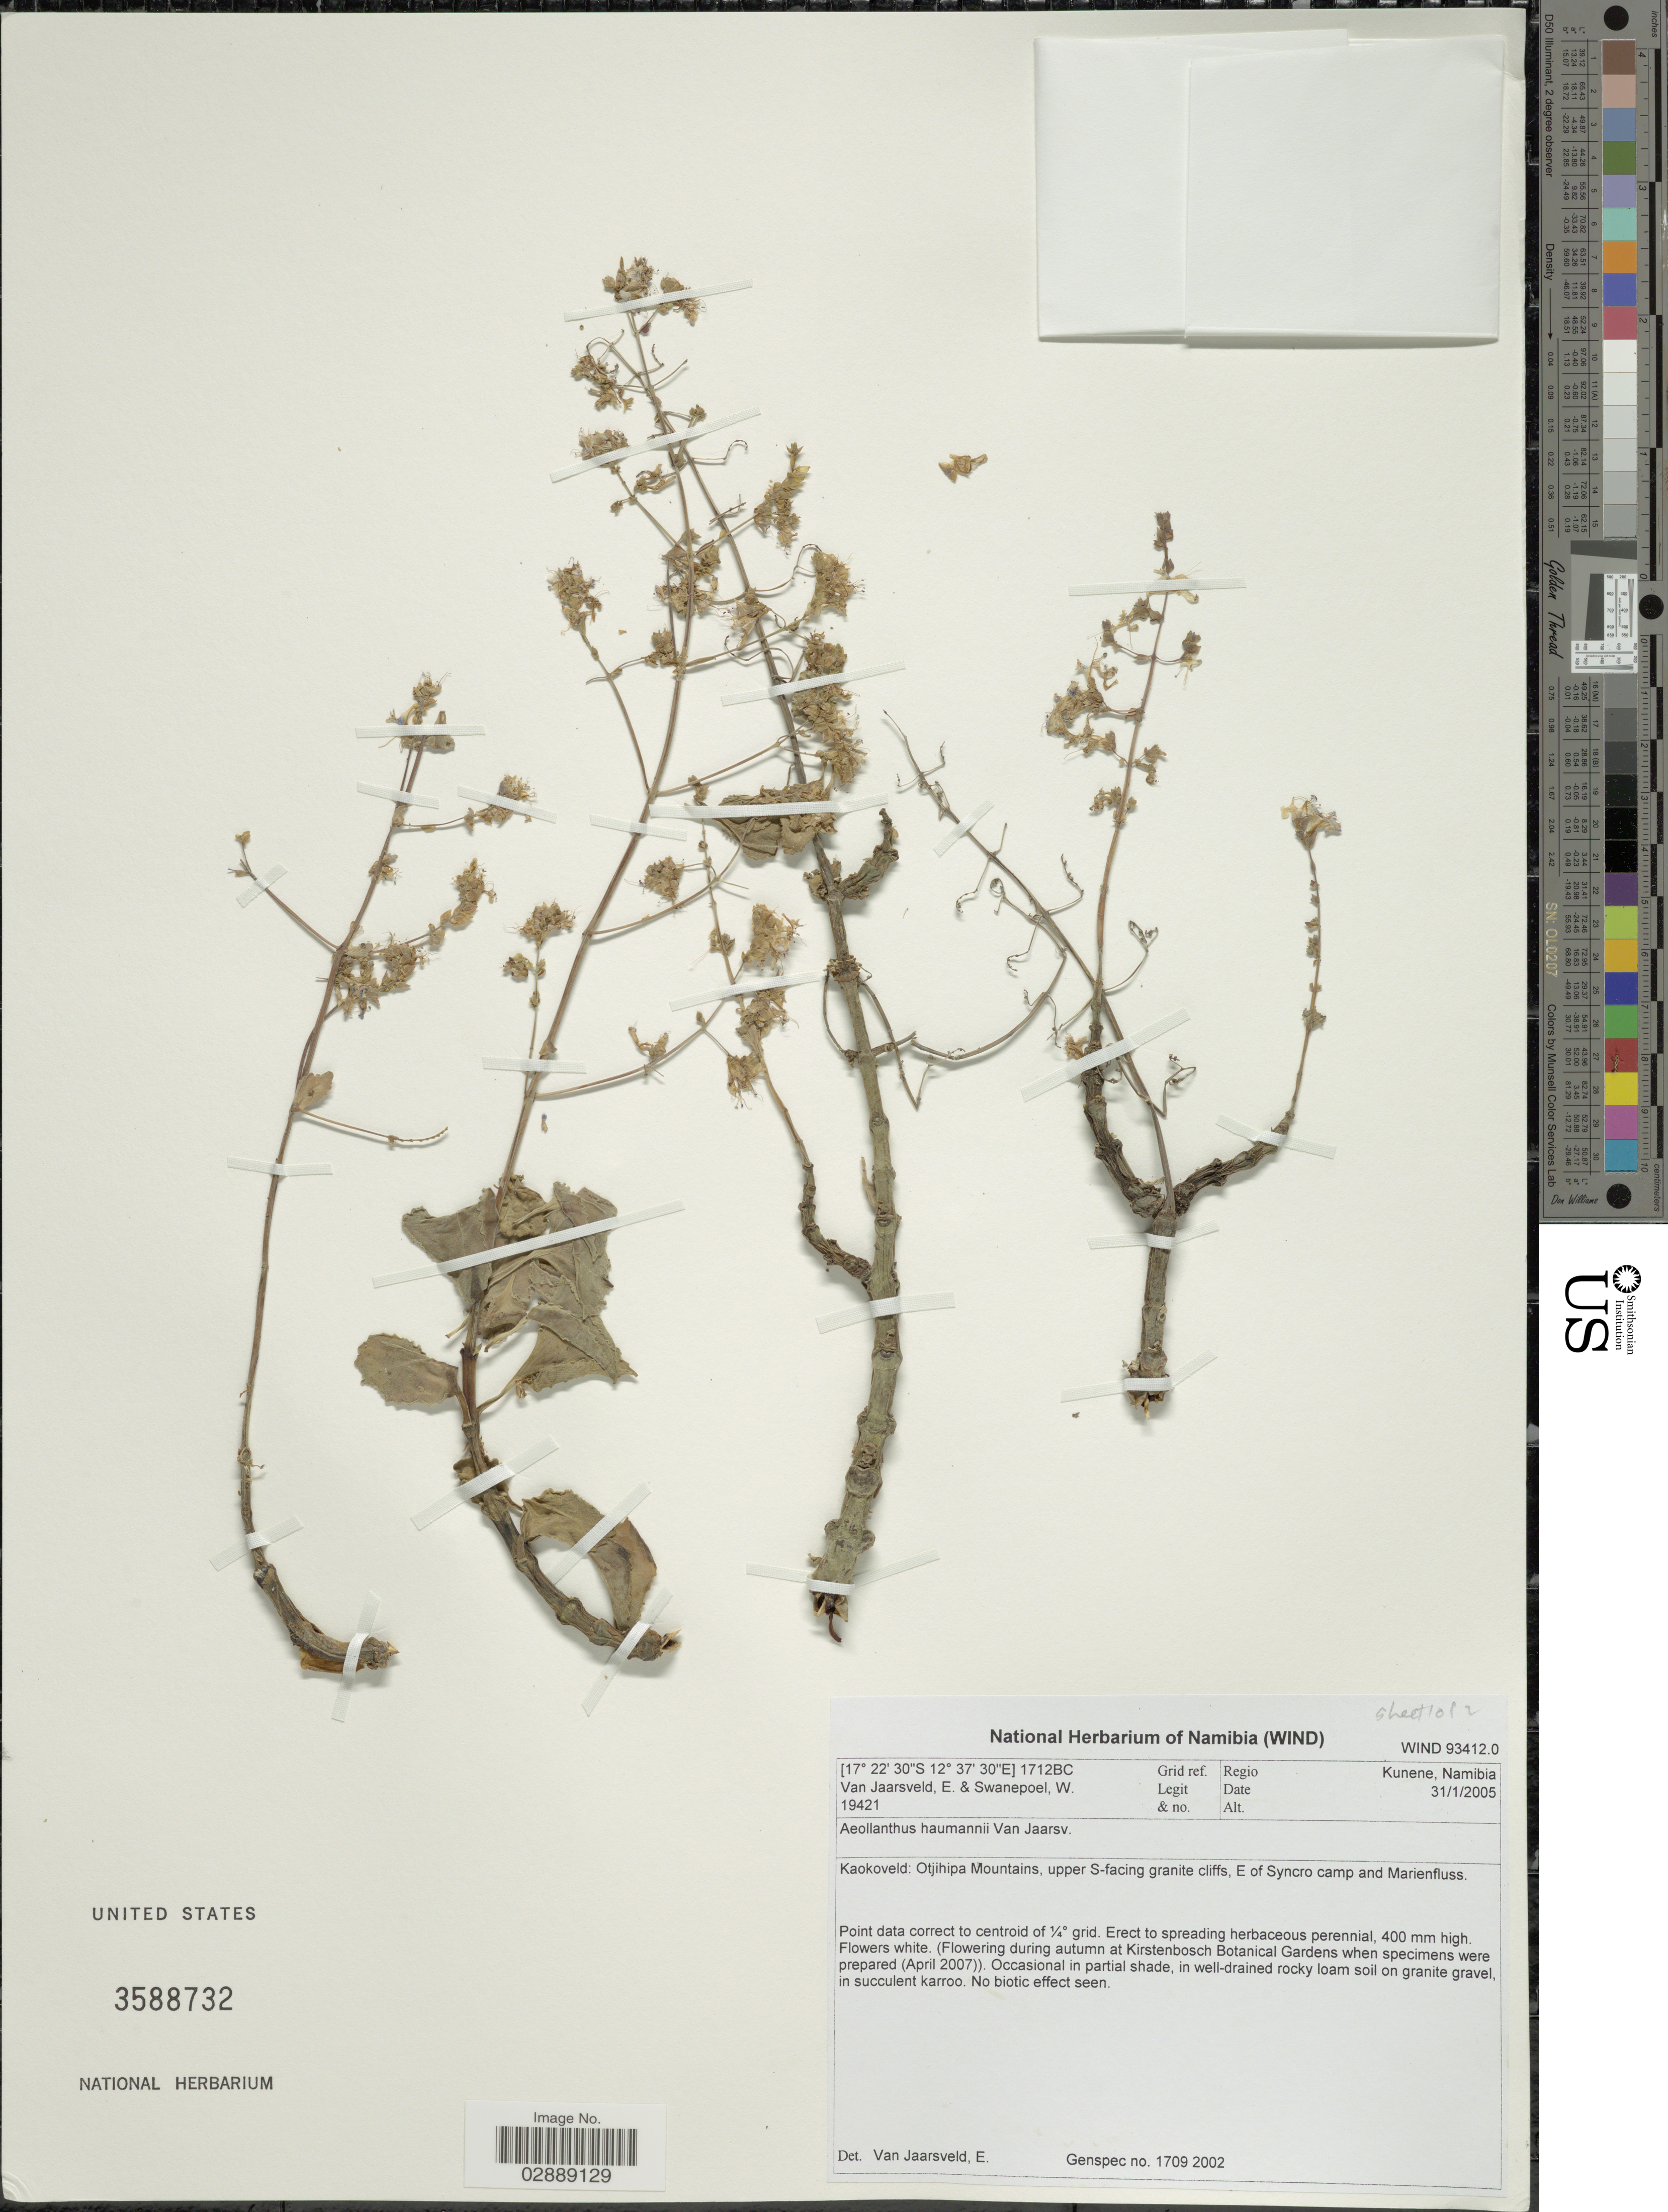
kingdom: Plantae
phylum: Tracheophyta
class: Magnoliopsida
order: Lamiales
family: Lamiaceae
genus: Aeollanthus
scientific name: Aeollanthus haumannii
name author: van Jaarsv.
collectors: E. van Jaarsveld & W. Swanepoel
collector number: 19421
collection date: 2005-01-31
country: Namibia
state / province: Kunene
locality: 1712BC Grid ref. Regio Kunene. Kaokoveld: Otjihipa Mountains, upper S-facing granite cliffs, E of Syncro camp and Marienfluss.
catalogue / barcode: US 3588732